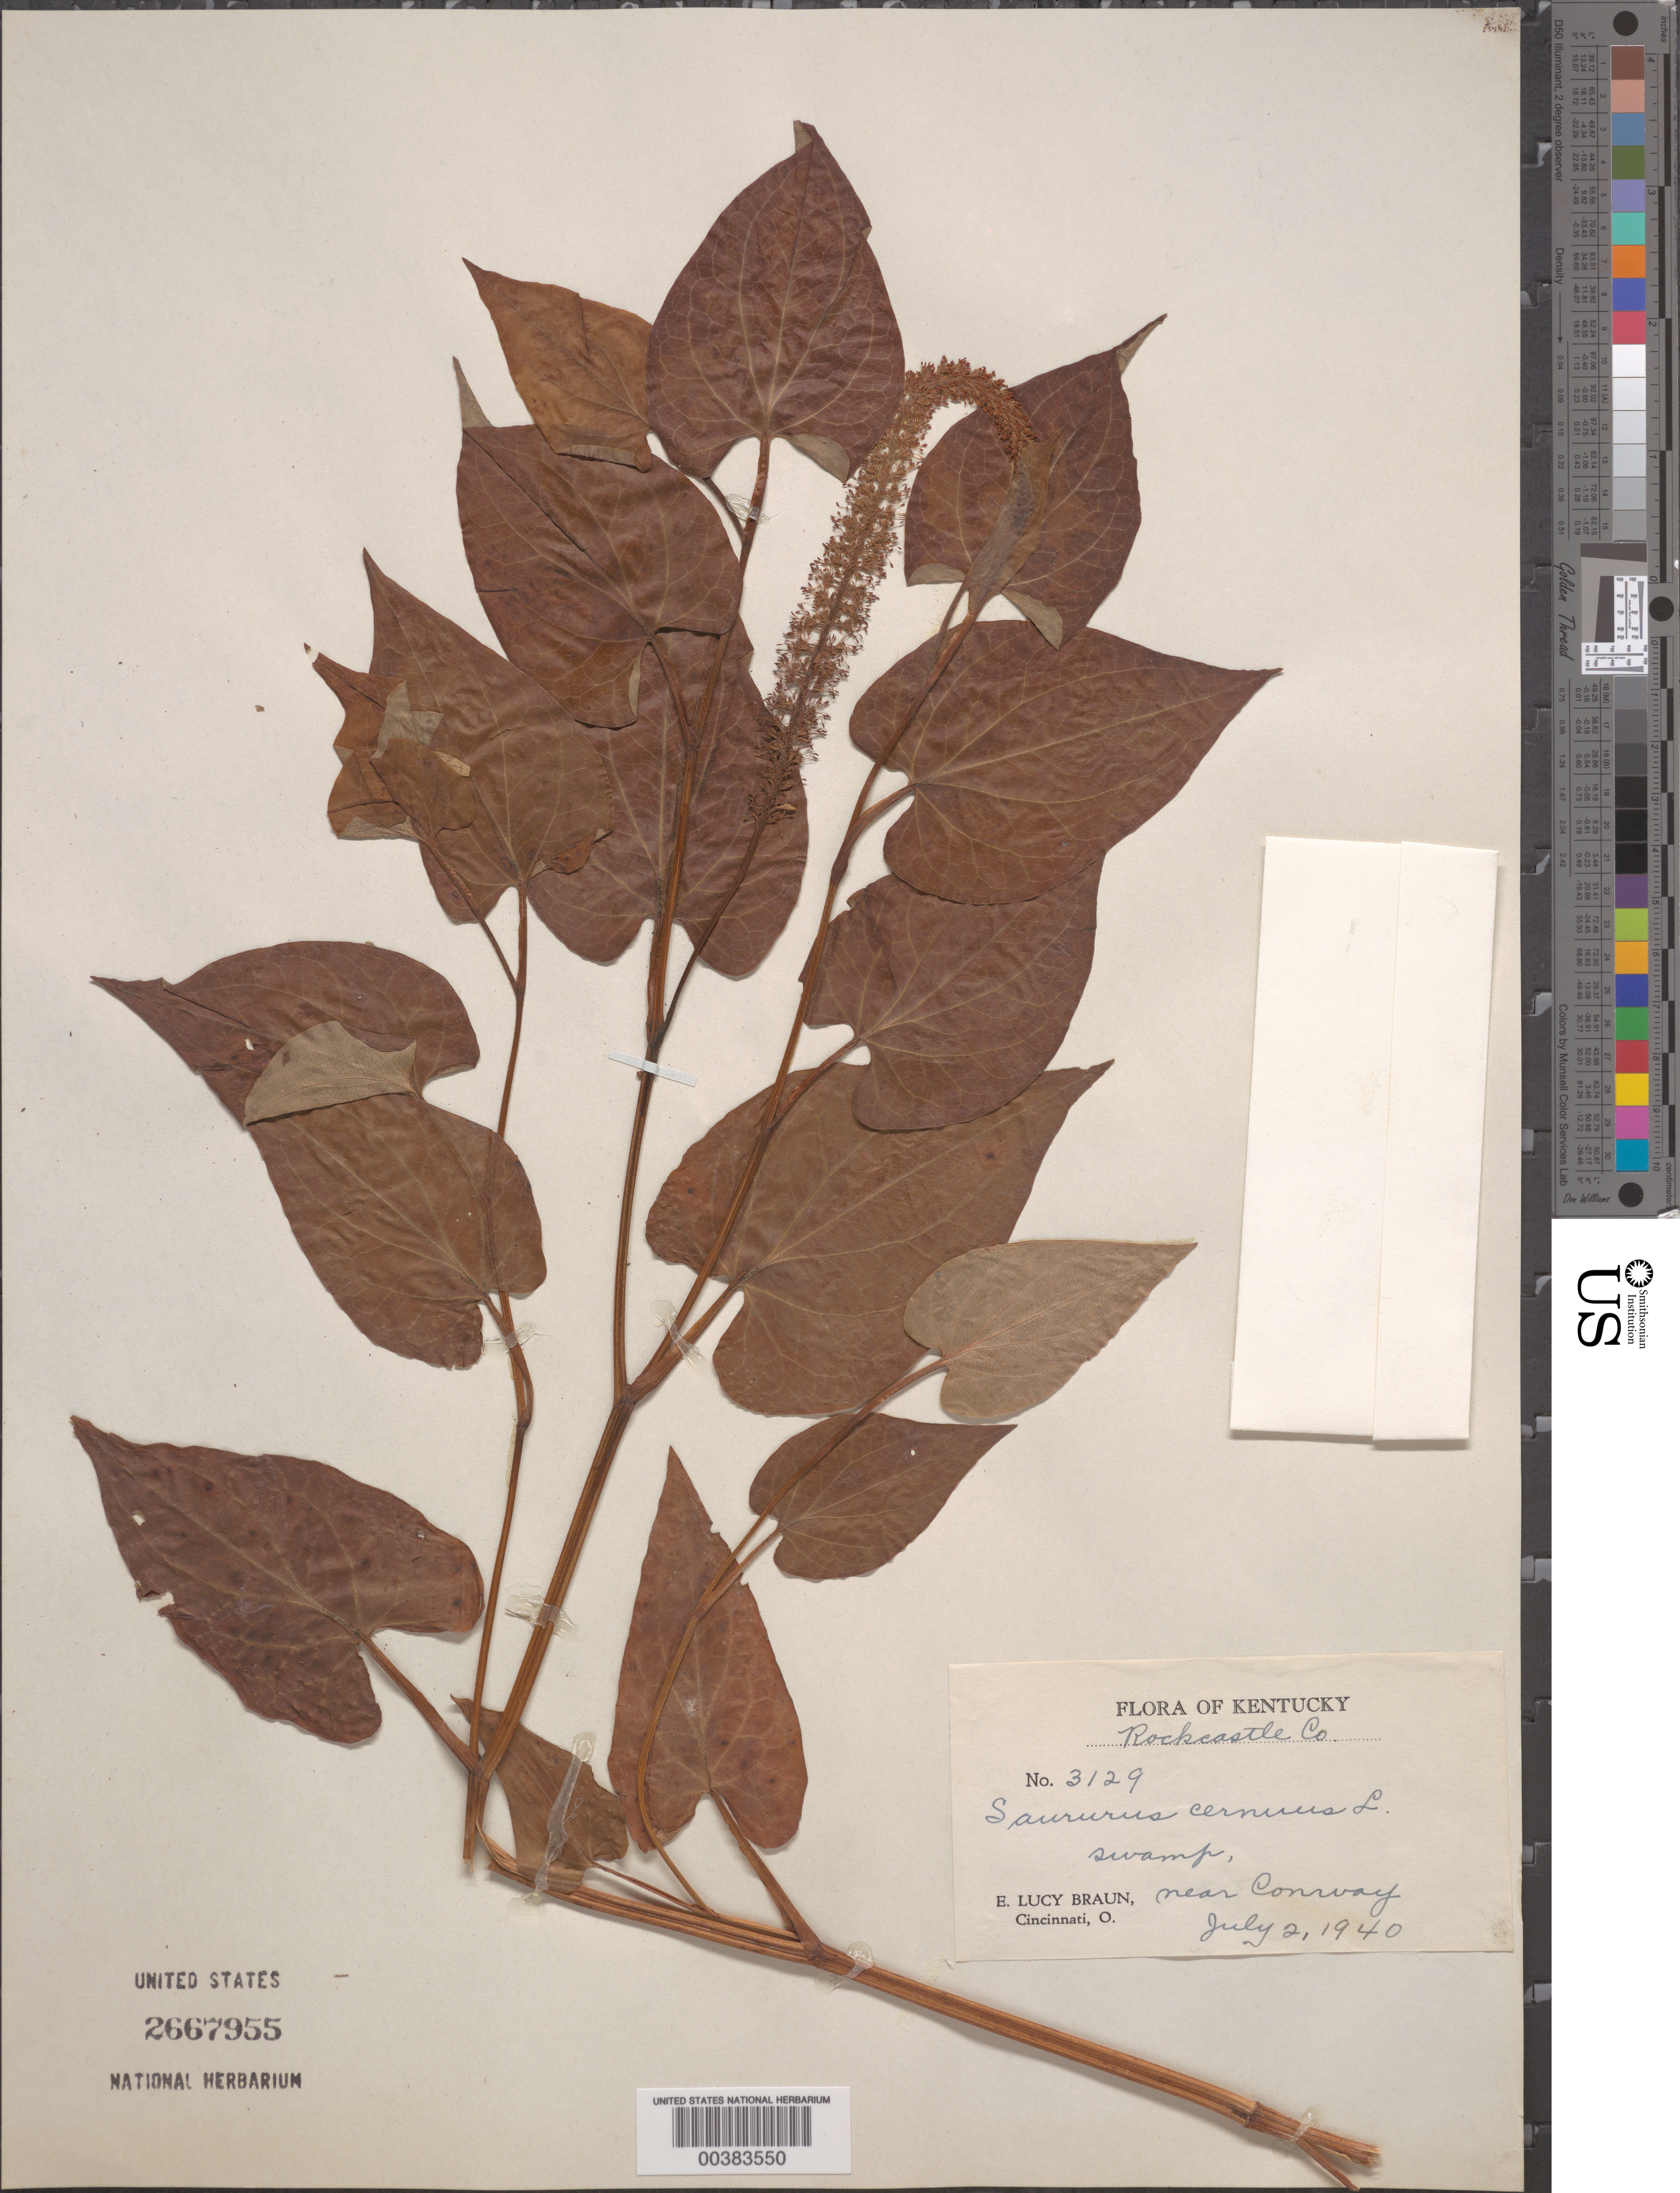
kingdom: Plantae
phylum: Tracheophyta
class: Magnoliopsida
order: Piperales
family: Saururaceae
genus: Saururus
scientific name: Saururus cernuus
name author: L.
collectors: E. L. Braun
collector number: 3129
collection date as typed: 02 Jul 1940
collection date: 1940-07-02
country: United States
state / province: Kentucky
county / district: Rockcastle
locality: Near conway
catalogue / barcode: US 2667955